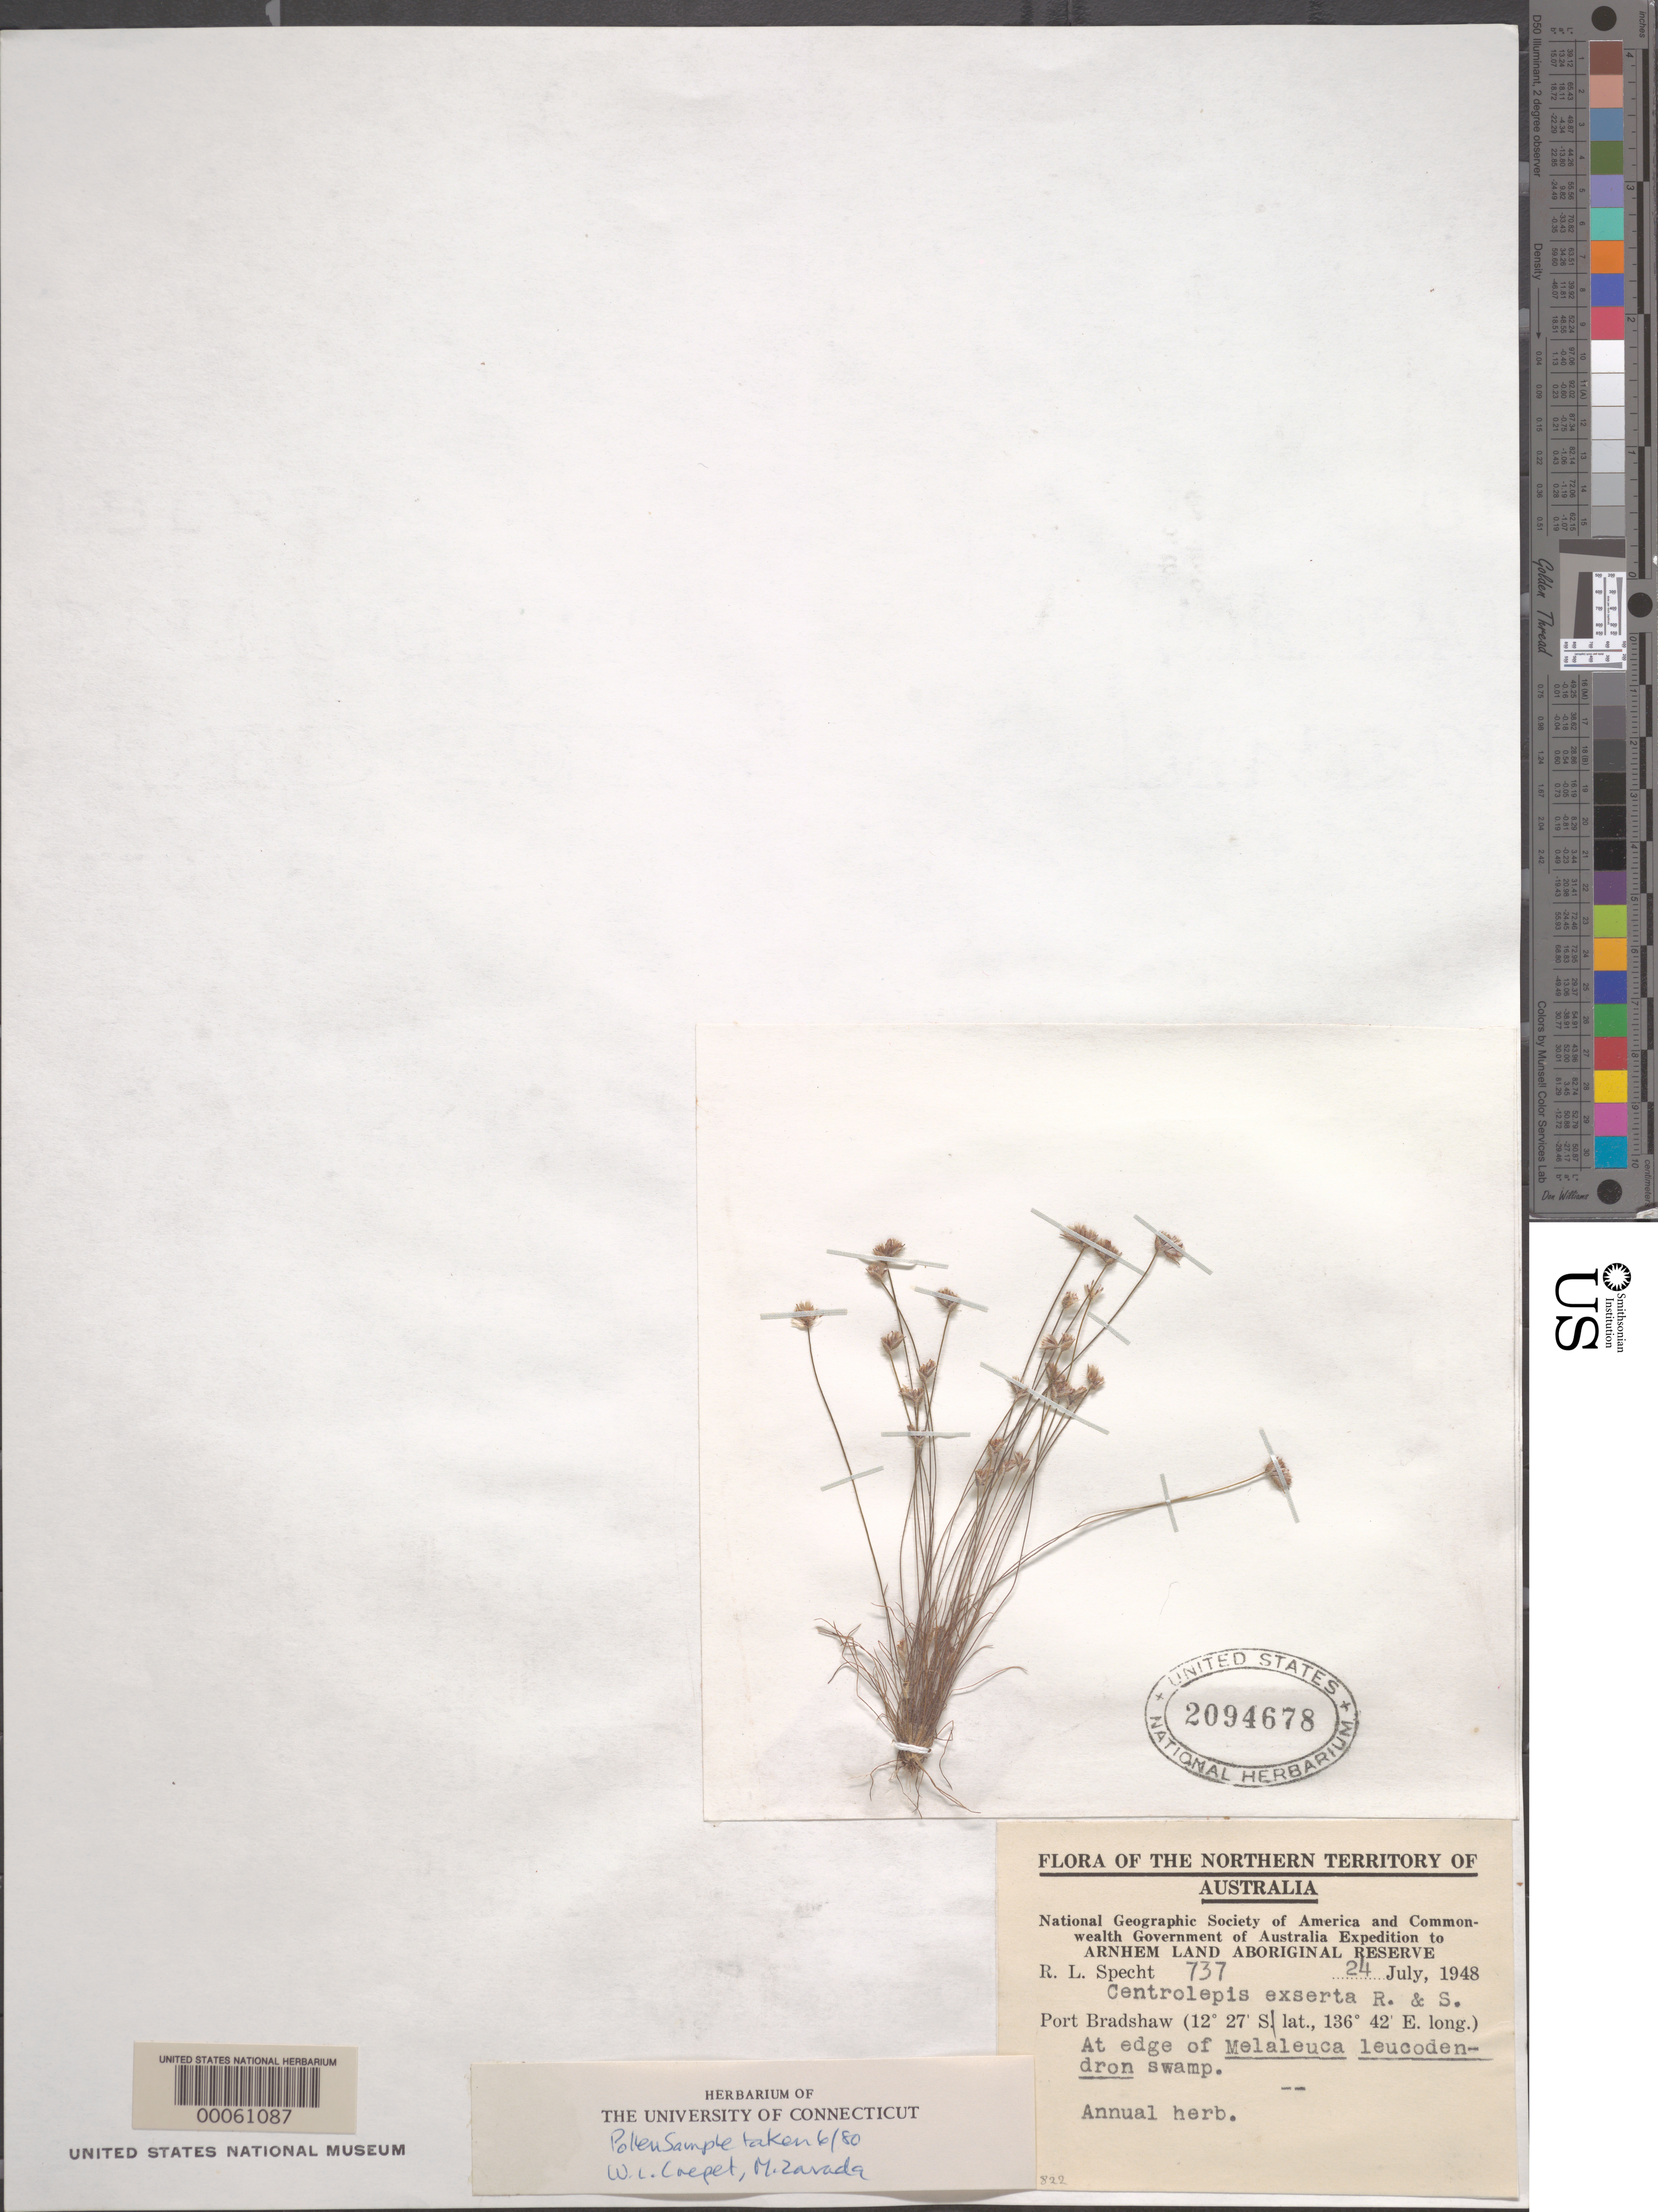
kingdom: Plantae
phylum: Tracheophyta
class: Liliopsida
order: Poales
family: Restionaceae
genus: Centrolepis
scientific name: Centrolepis exserta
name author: (R. Br.) Roem. & Schult.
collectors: R. L. Specht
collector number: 737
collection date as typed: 24 Jul 1948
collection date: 1948-07-24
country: Australia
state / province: Northern Territory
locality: Arnhem land aboriginal reserve, port bradshaw, at edge of melaleuca leucodendron swamp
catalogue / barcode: US 2094678